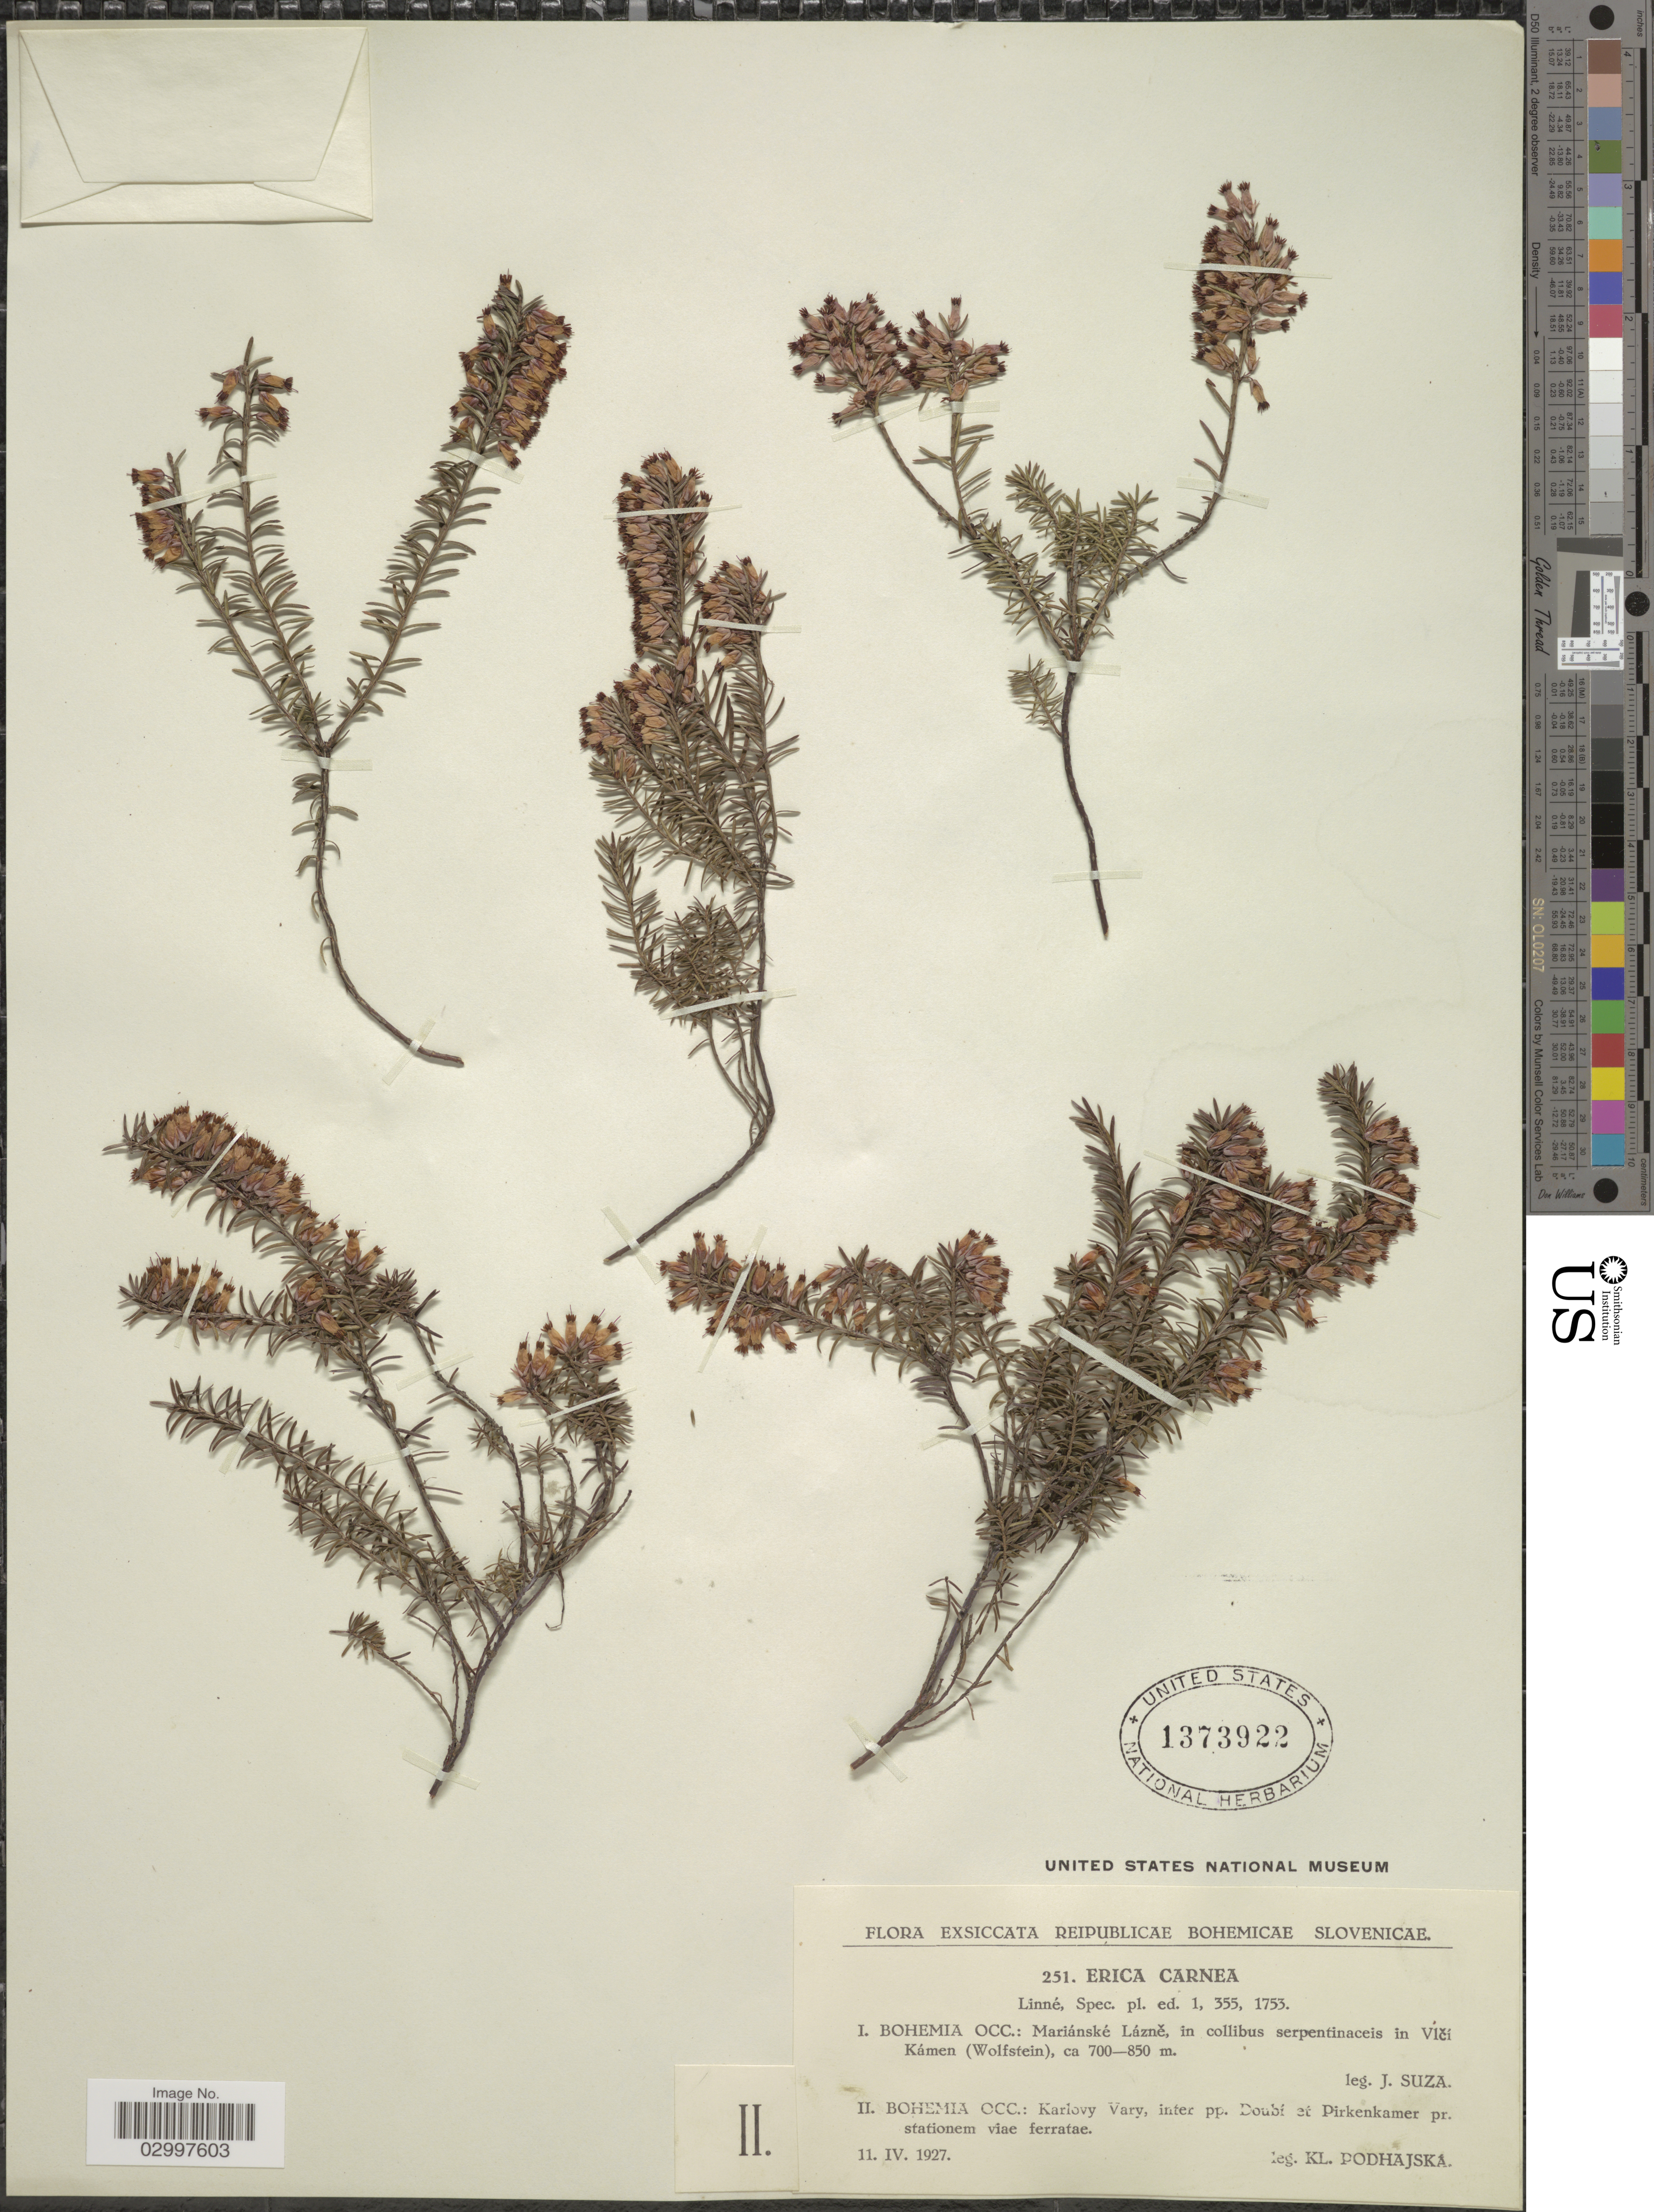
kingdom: Plantae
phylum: Tracheophyta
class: Magnoliopsida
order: Ericales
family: Ericaceae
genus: Erica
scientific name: Erica carnea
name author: L.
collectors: K. Podhajska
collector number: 251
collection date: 1927-04-11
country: Czechia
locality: Reipublicae Bohemicae Slovenicae. Bohemia Occ.: Karlovy Vary, inter pp. Doubí et Pirkenkamer pr. stationem viae ferratae.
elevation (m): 700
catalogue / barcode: US 1373922